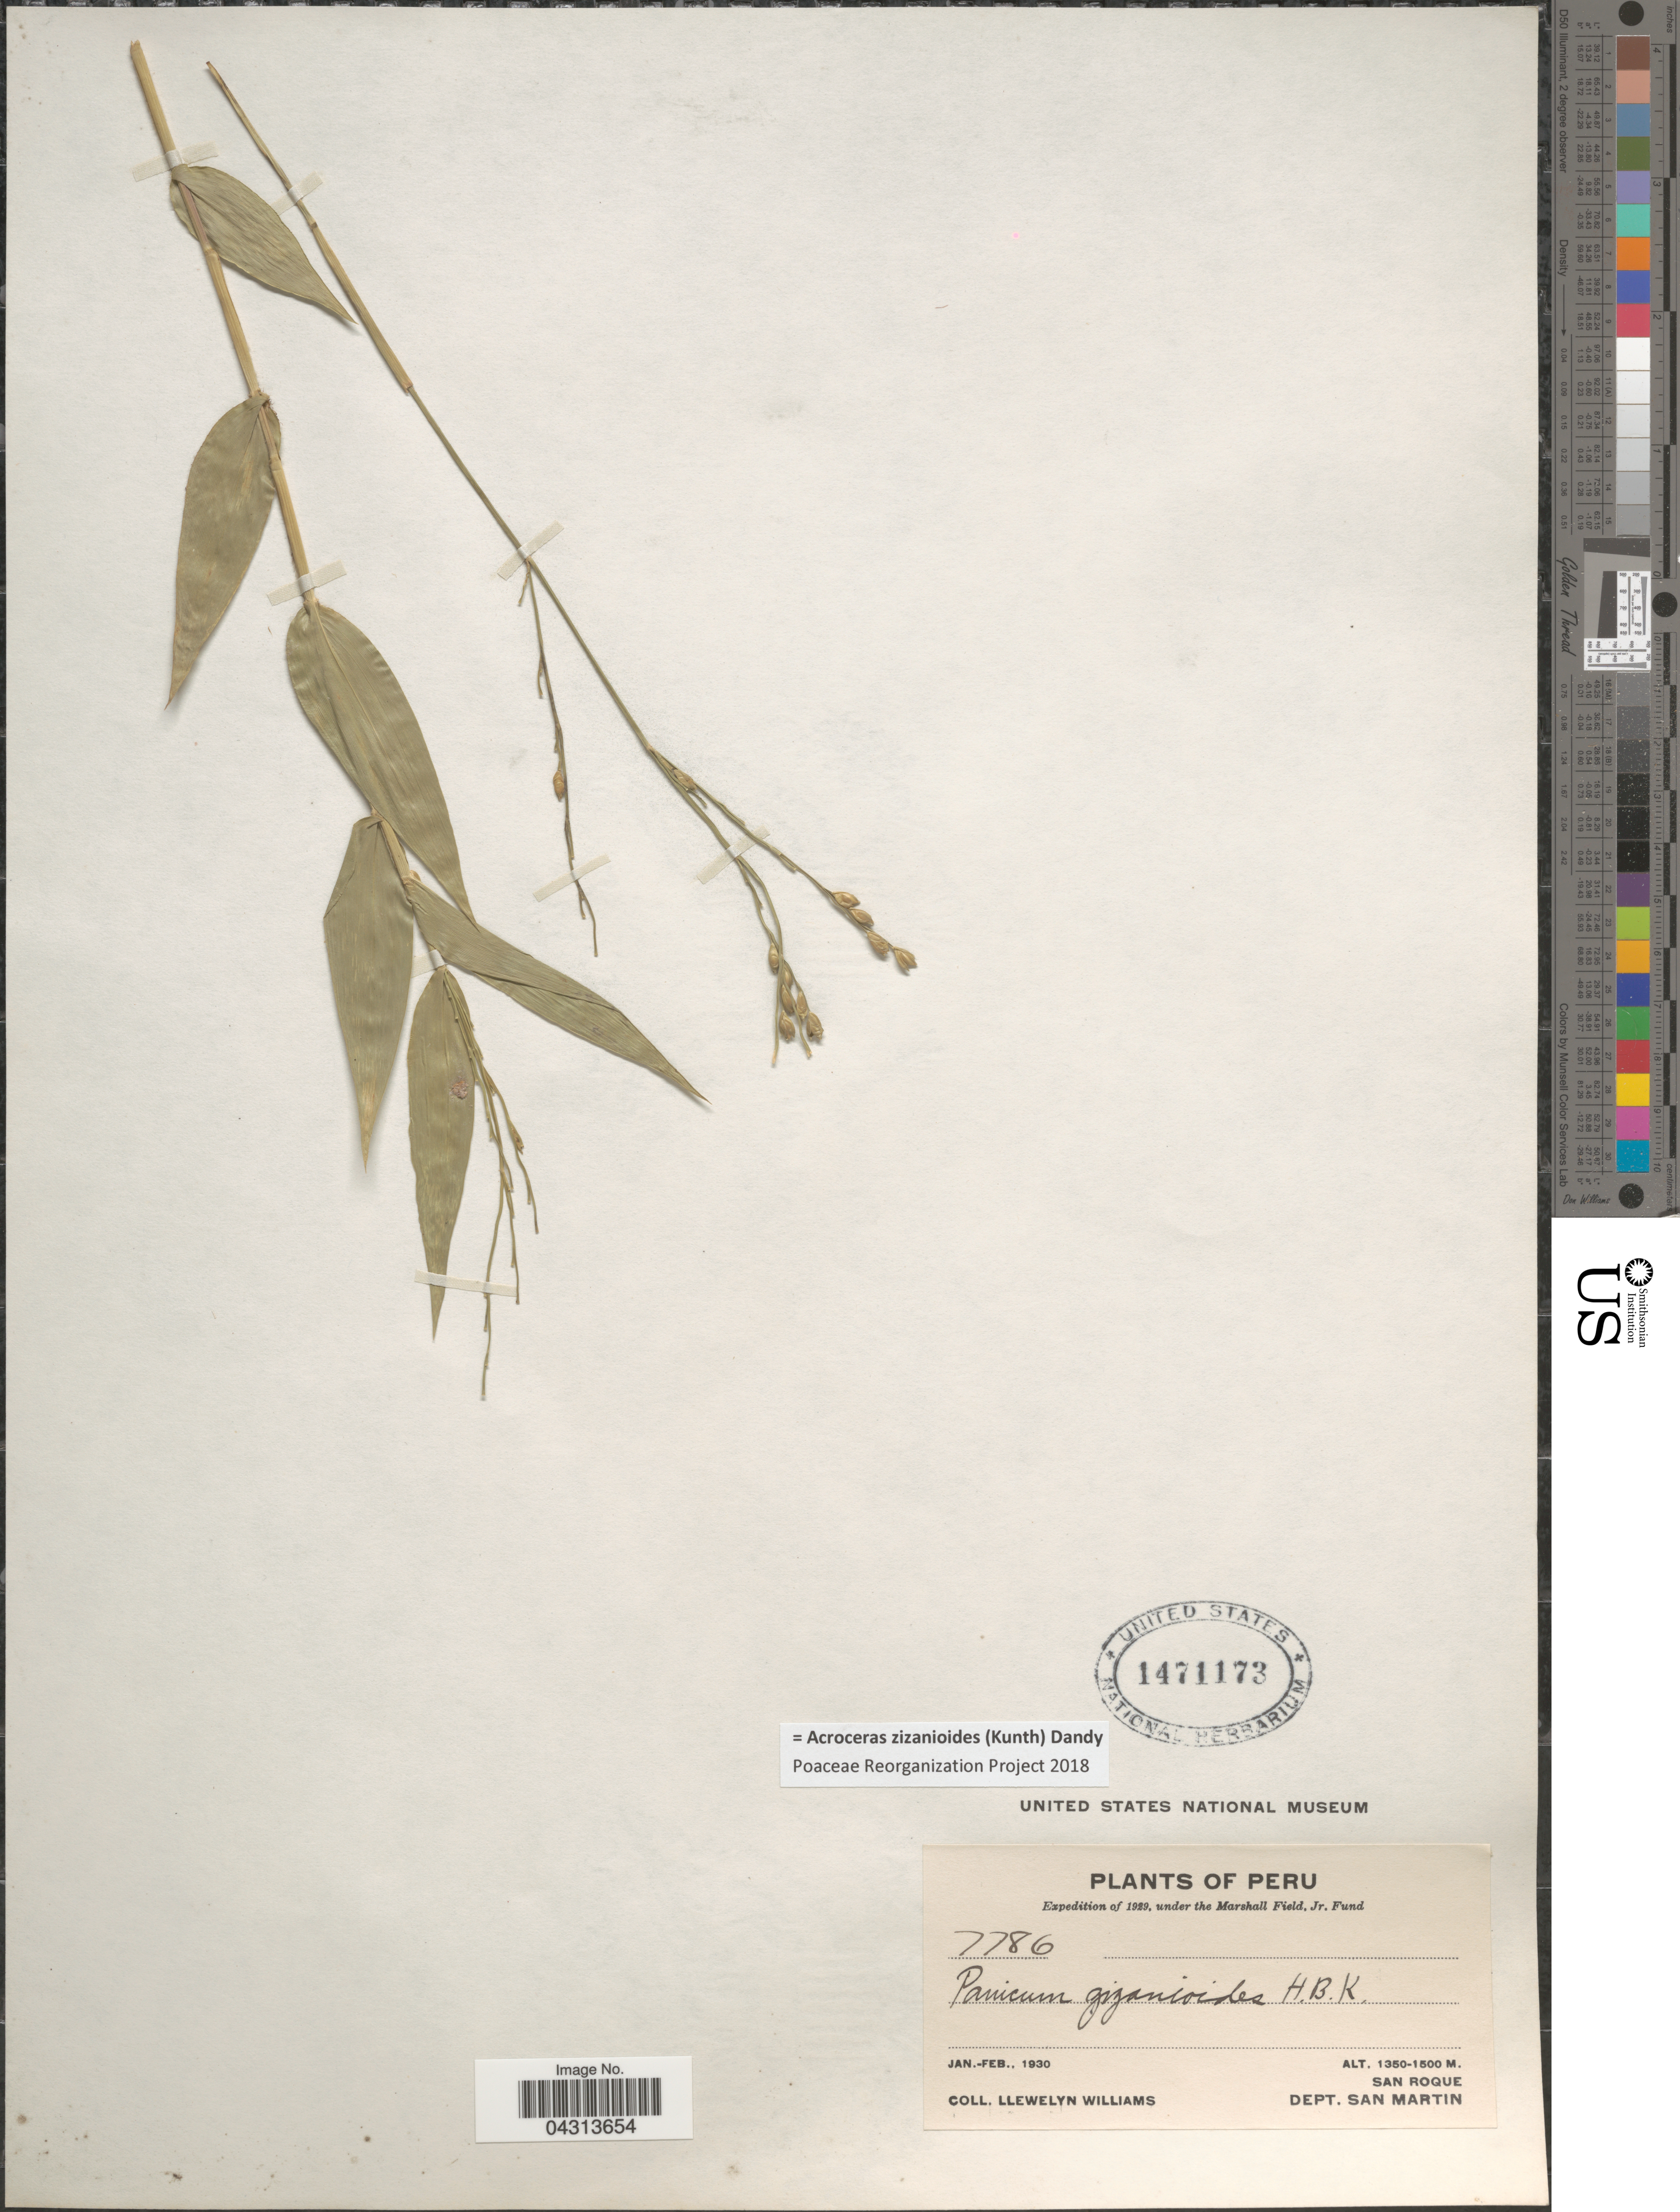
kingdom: Plantae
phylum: Tracheophyta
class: Liliopsida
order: Poales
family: Poaceae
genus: Acroceras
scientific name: Acroceras zizanioides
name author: (Kunth) Dandy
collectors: Ll. Williams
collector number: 7786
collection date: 1930-01/1930-02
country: Peru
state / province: San Martín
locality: Expedition of 1929. [unsure placement] San Roque. Dept. San Martin.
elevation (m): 1350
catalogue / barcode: US 1471173